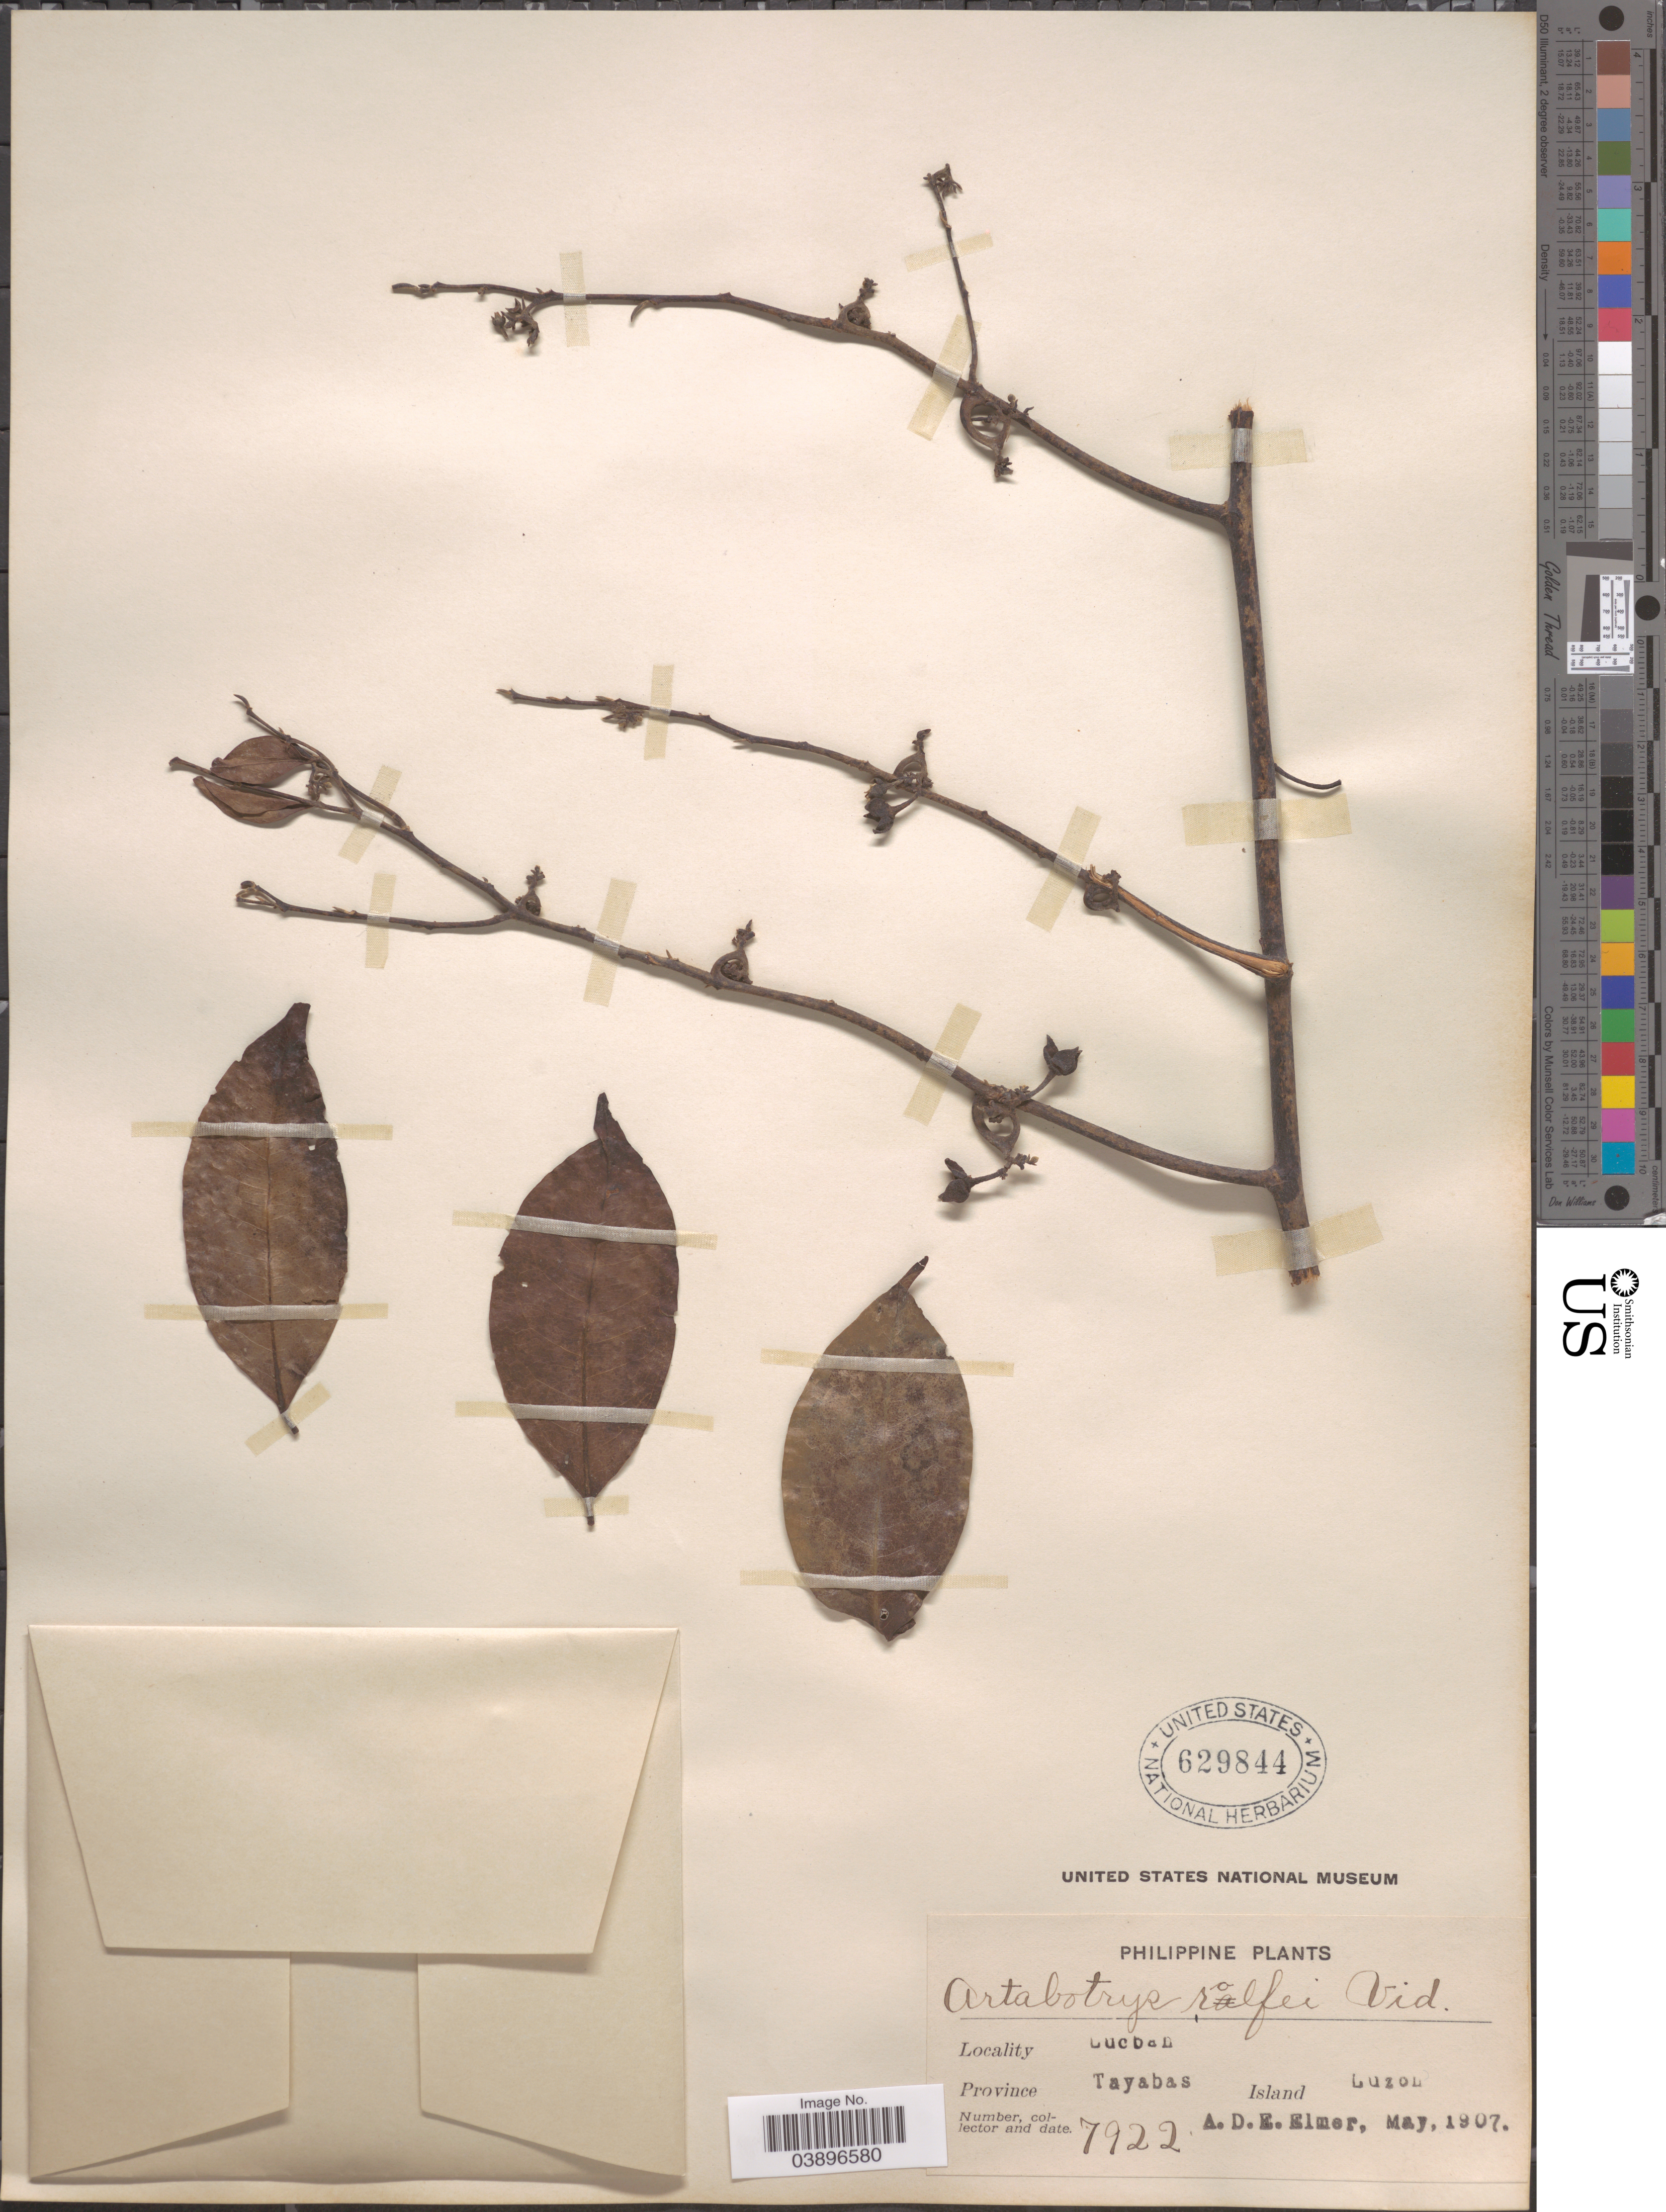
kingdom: Plantae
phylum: Tracheophyta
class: Magnoliopsida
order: Magnoliales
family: Annonaceae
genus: Artabotrys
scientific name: Artabotrys suaveolens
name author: (Blume) Blume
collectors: A. D. E. Elmer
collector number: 7922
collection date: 1907-05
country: Philippines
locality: Lucban, Province Tayabas, Island Luzon.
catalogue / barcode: US 629844